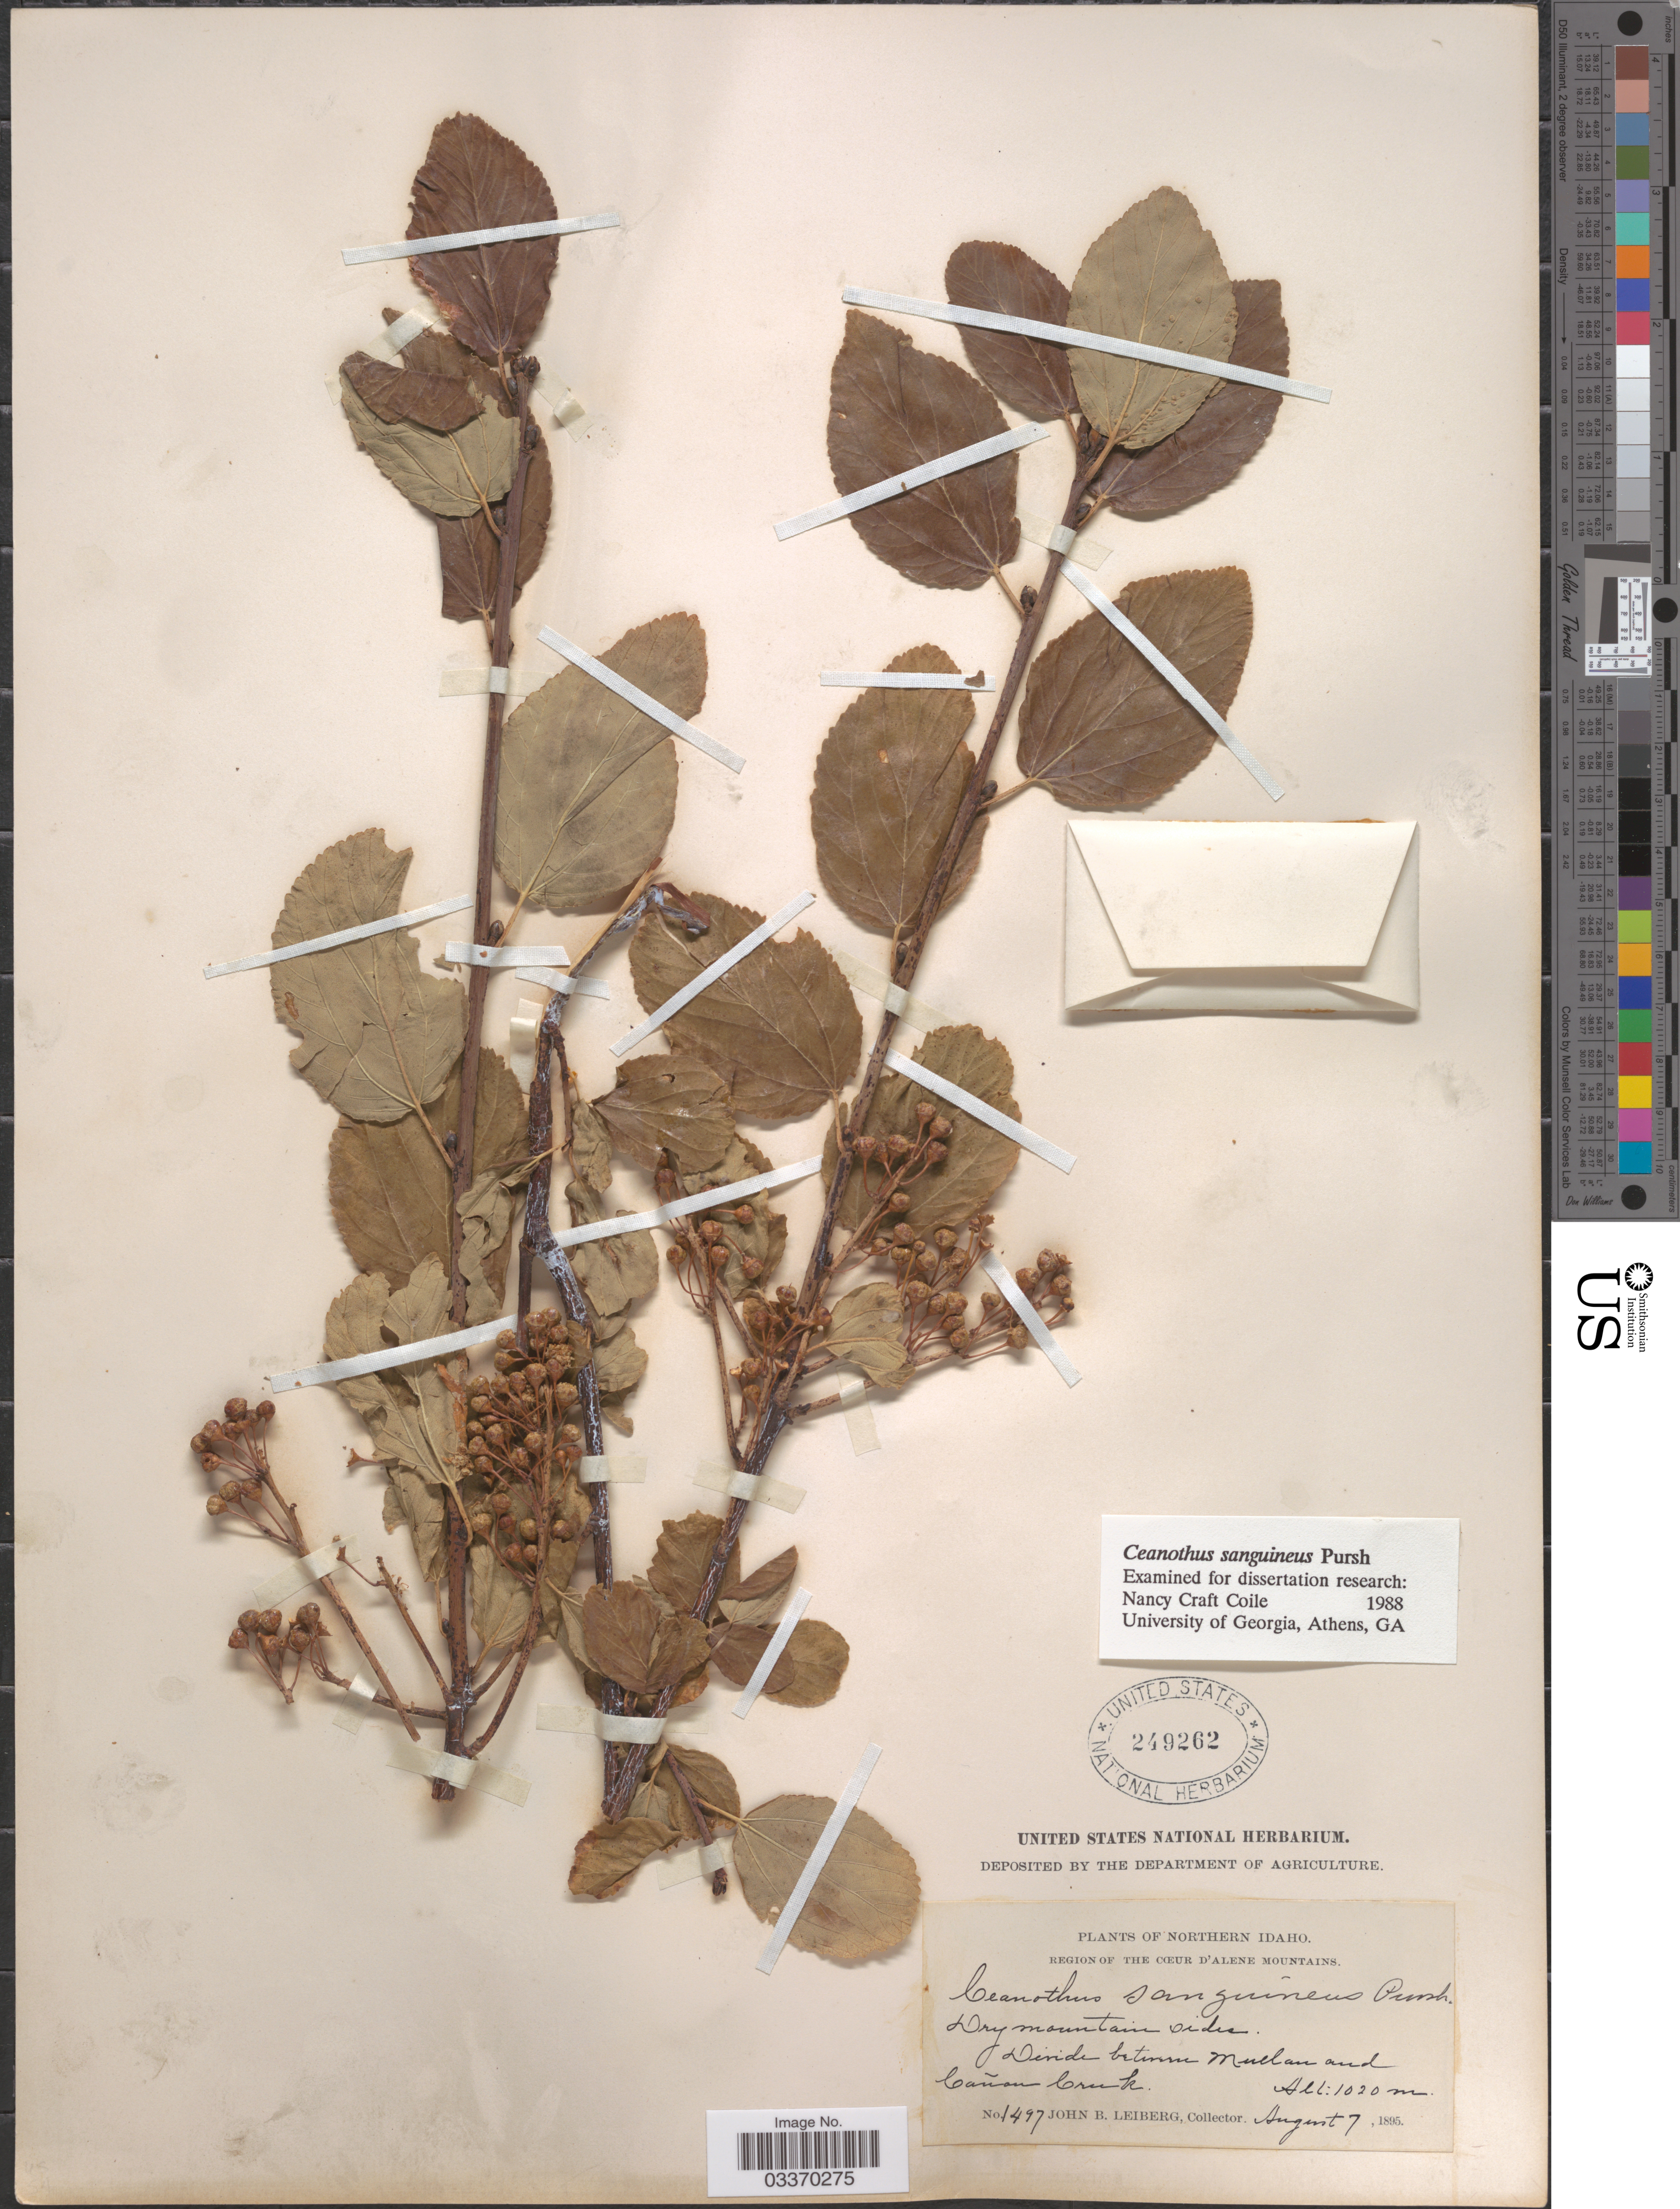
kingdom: Plantae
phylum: Tracheophyta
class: Magnoliopsida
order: Rosales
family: Rhamnaceae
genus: Ceanothus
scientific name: Ceanothus sanguineus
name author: Pursh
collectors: J. B. Leiberg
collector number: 1497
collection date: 1895-08-07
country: United States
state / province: Idaho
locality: Northern Idaho, Region of the Cœur d'Alene Mountains. Divide between Mullan and Cañon Creek.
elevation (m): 1020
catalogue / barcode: US 249262